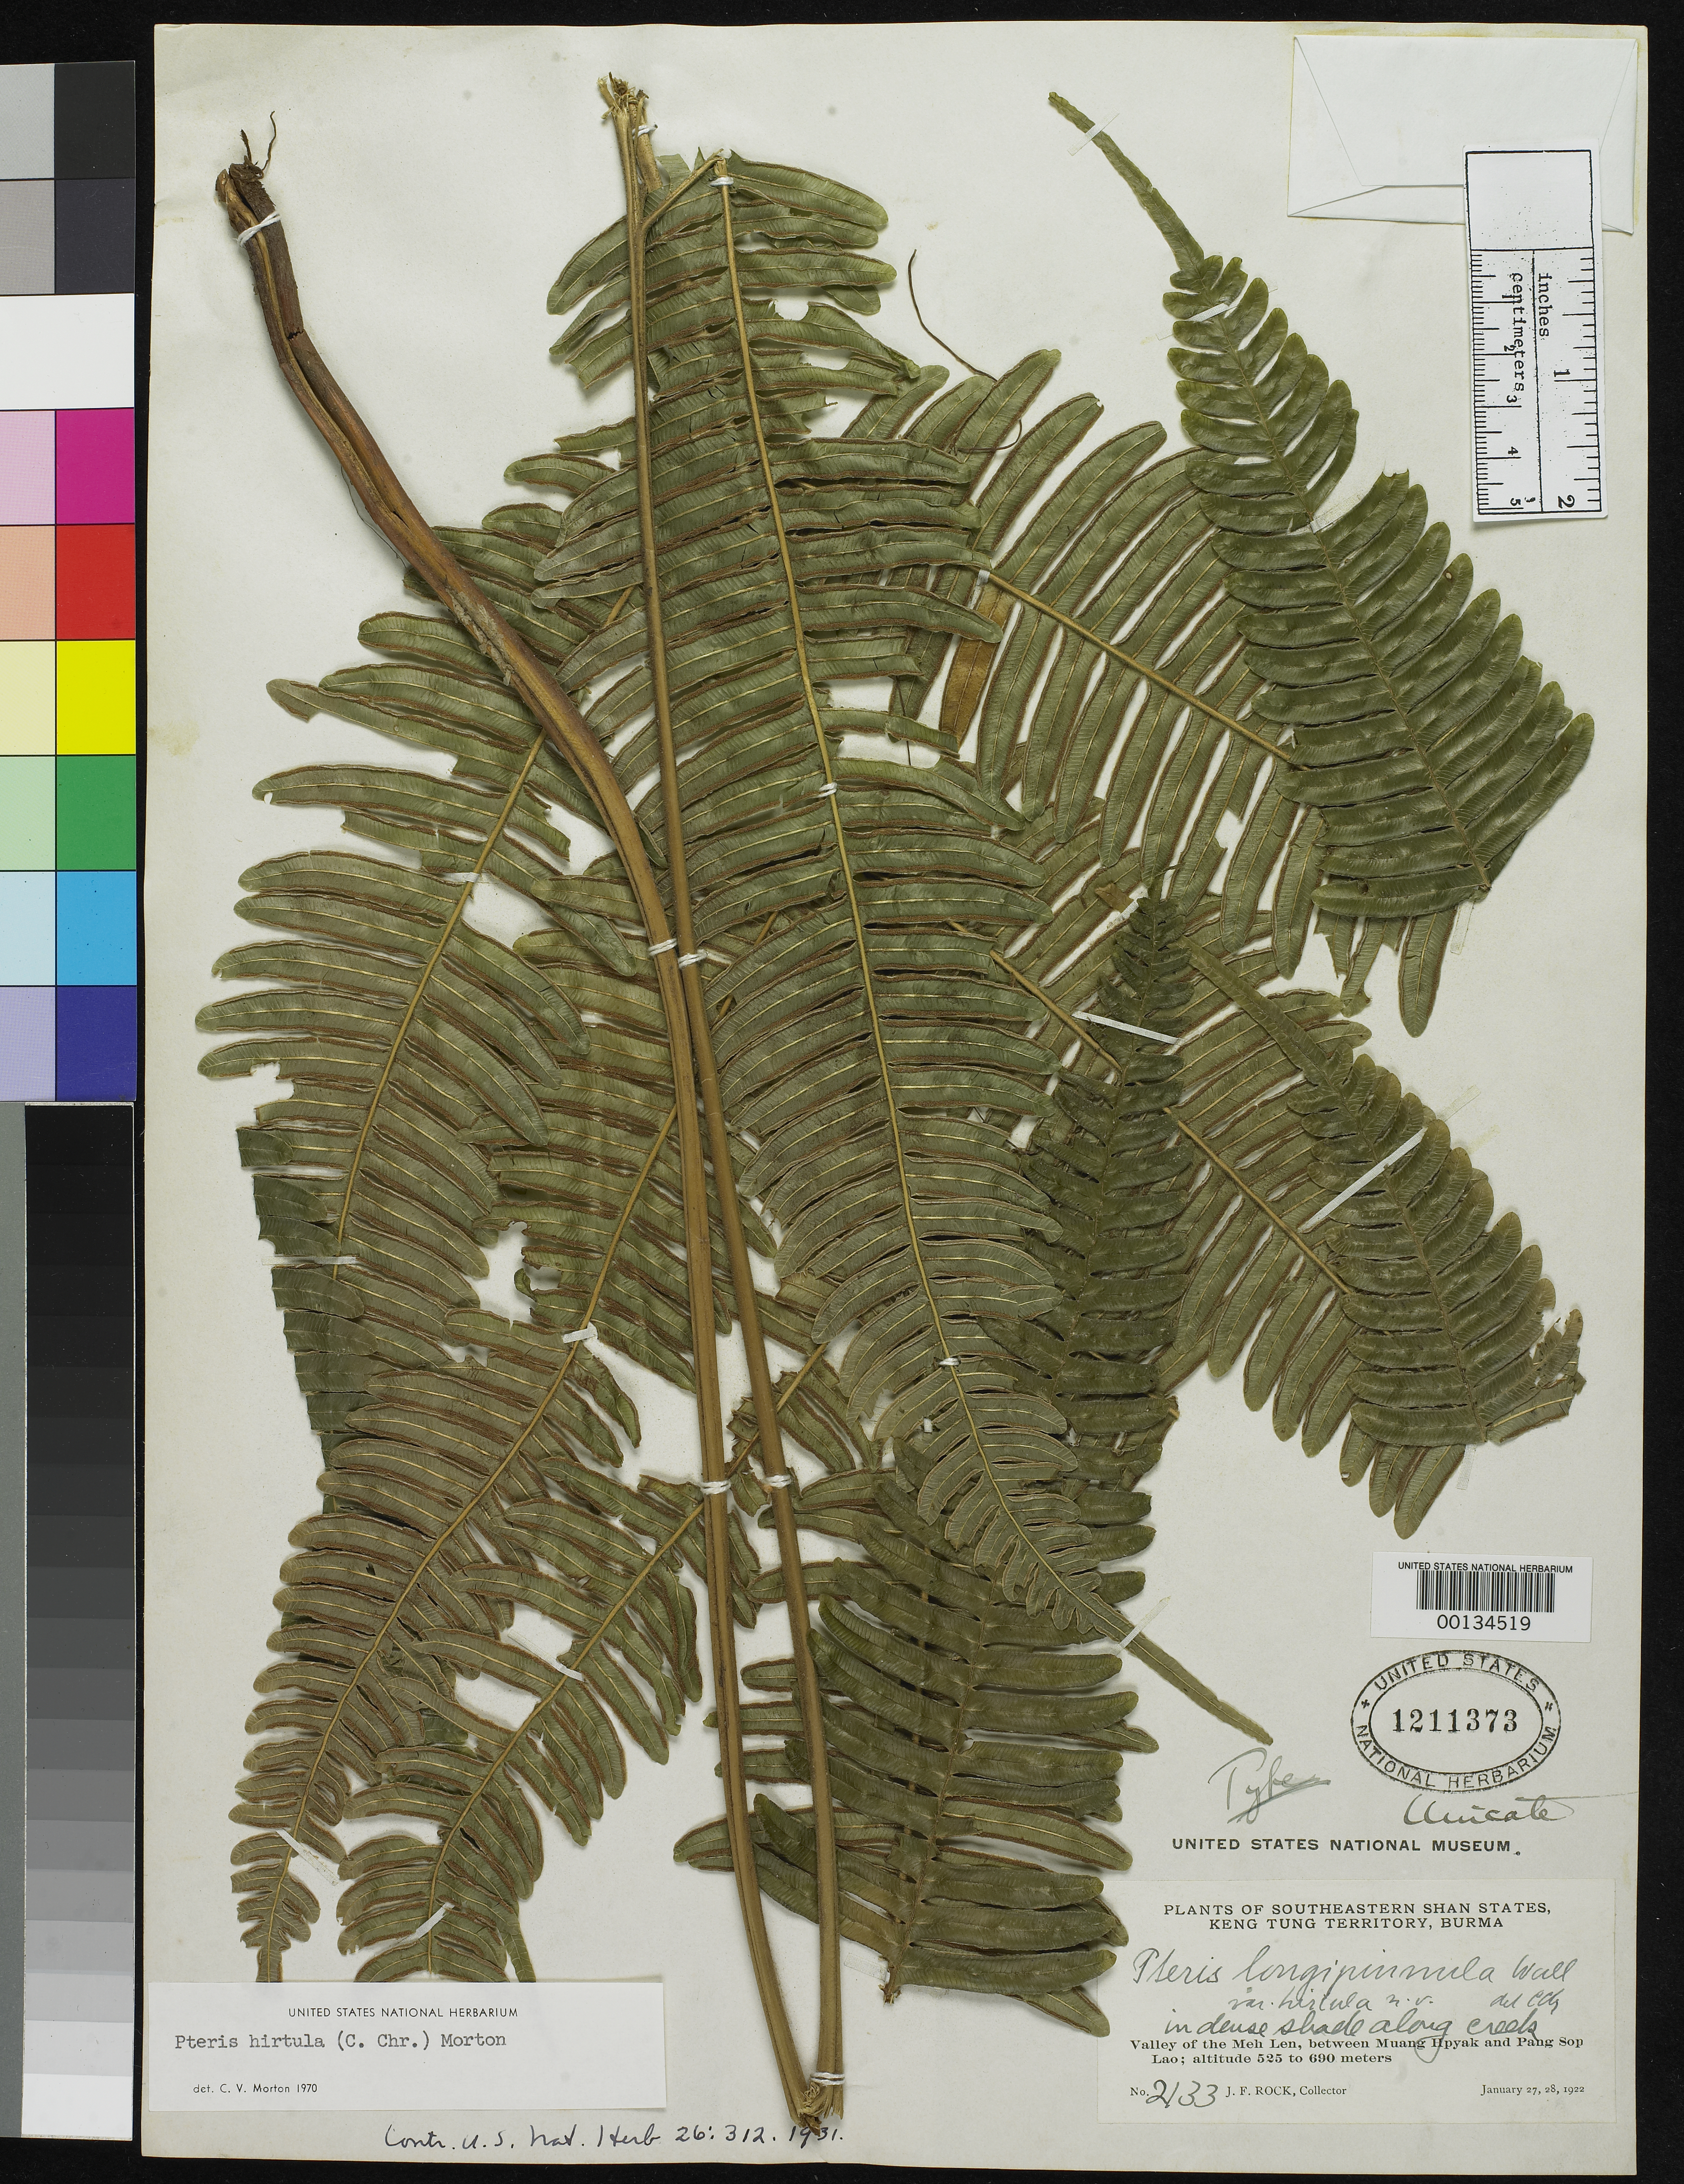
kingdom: Plantae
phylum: Tracheophyta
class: Polypodiopsida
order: Polypodiales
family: Pteridaceae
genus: Pteris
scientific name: Pteris longipinnula var. hirtula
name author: C. Chr.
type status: Holotype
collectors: J. F. Rock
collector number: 2133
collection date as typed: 27 Jan 1922 to 28 Jan 1922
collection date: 1922-01-27/1922-01-28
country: Myanmar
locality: Valley of Meh Len, between Muang Hpyak & Pang Sop Lao.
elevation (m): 525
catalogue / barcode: US 1211373